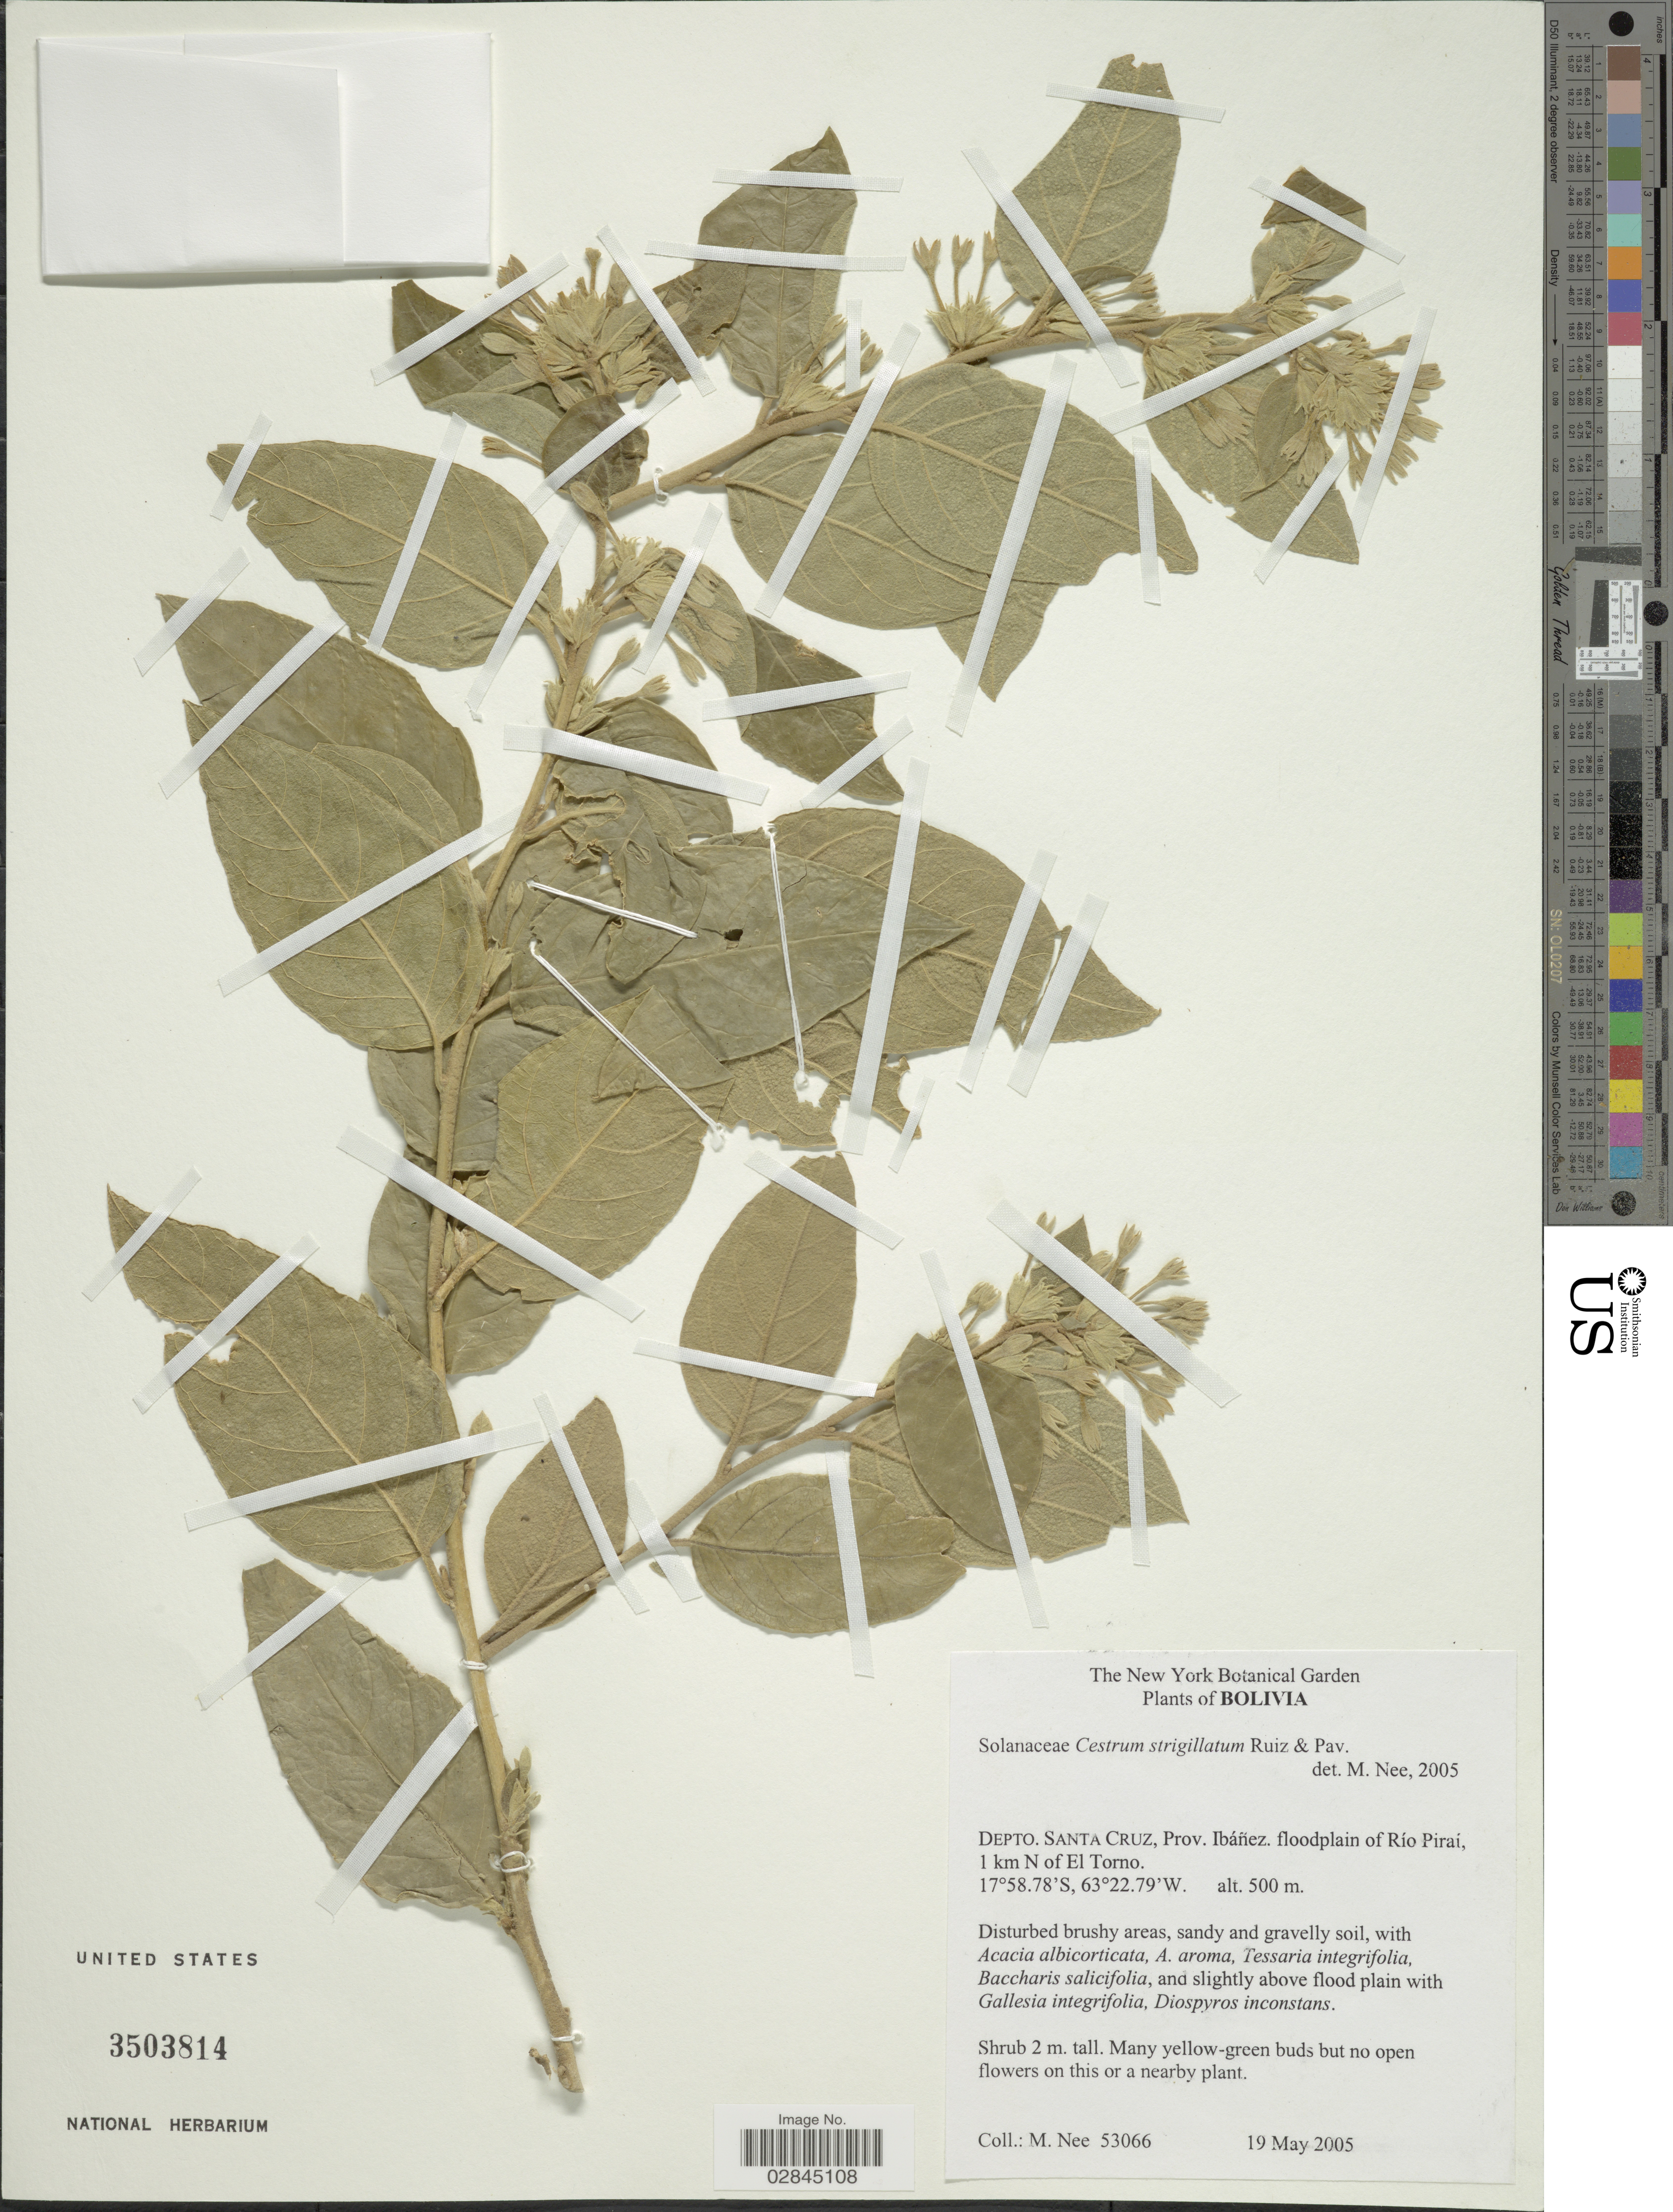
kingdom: Plantae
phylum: Tracheophyta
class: Magnoliopsida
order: Solanales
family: Solanaceae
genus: Cestrum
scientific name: Cestrum strigilatum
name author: Ruiz & Pav.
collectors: M. Nee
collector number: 53066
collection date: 2005-05-19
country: Bolivia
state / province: Santa Cruz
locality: Depto. Santa Cruz, Prov. Ibáñez, floodplain of Río Pirai, 1 km N of El Torno.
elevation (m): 500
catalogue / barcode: US 3503814